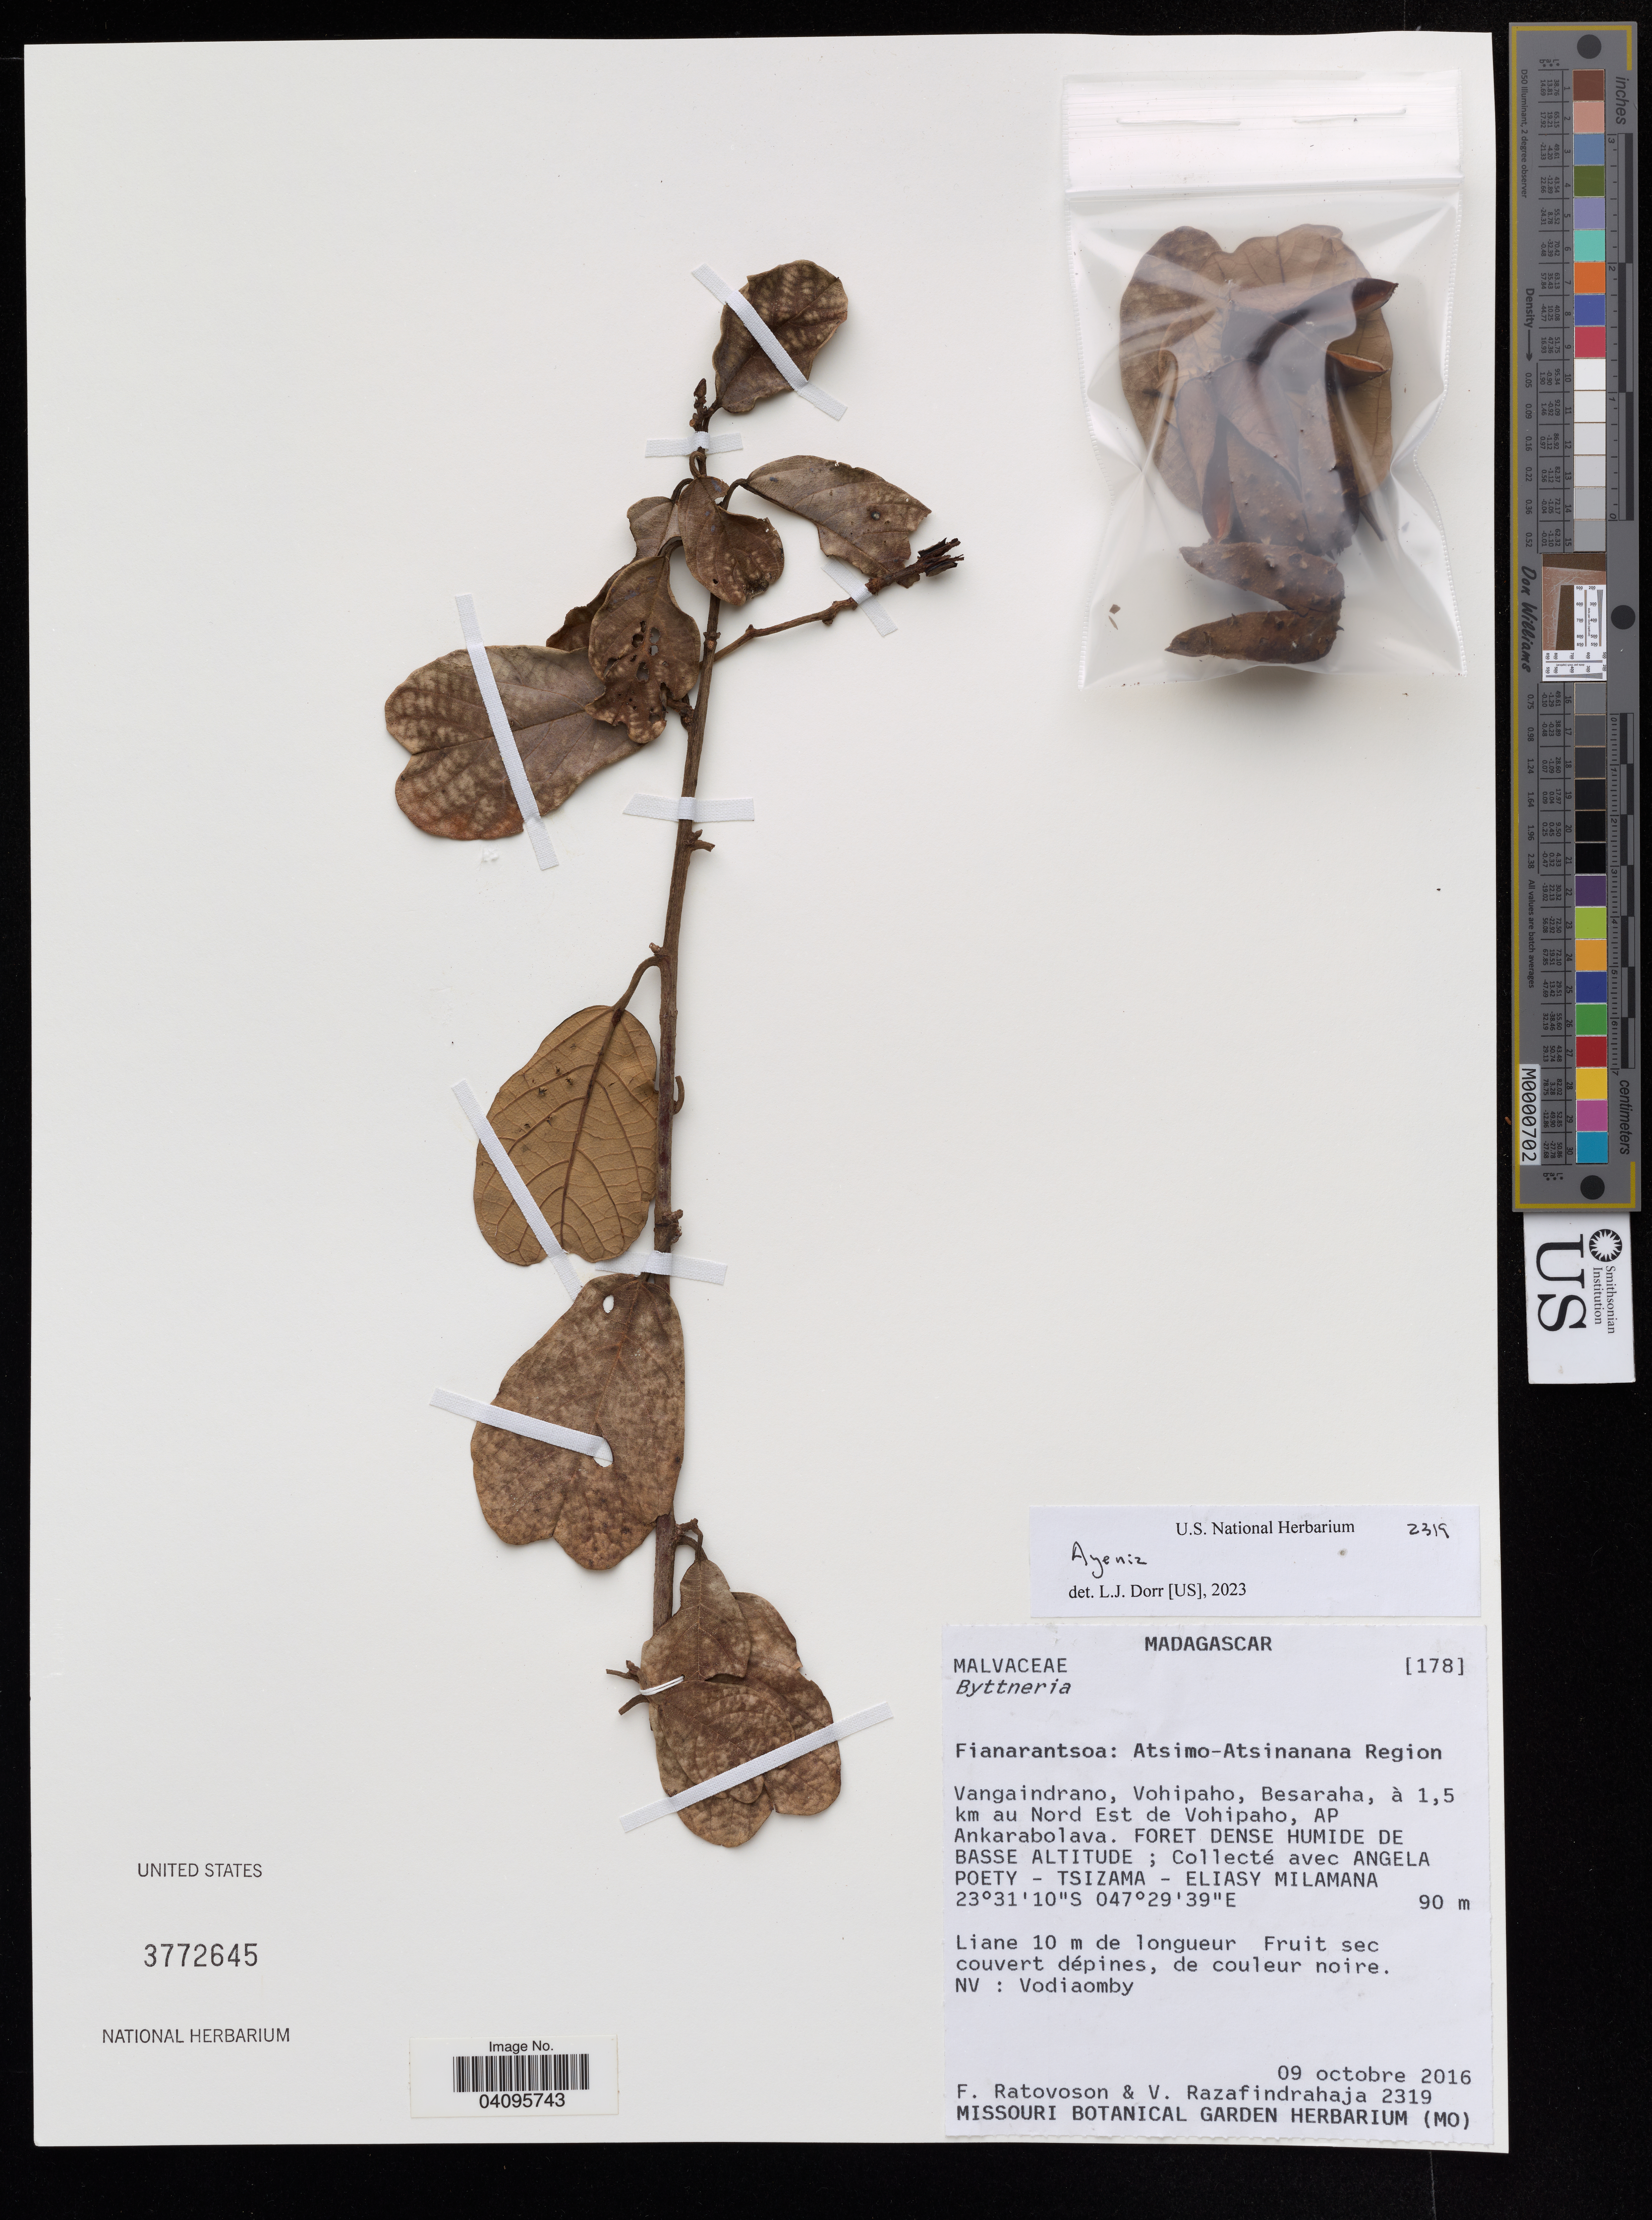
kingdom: Plantae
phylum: Tracheophyta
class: Magnoliopsida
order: Malvales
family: Malvaceae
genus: Ayenia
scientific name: Ayenia sp.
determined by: Dorr, L. J., (BOT), Smithsonian Institution - National Museum of Natural History (UNITED STATES)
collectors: F. Ratovoson & V. Razafindrahaja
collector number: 2319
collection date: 2016-10-09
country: Madagascar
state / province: Atsimo-Atsinanana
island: Madagascar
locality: Vangaindrano, Vohipaho, Besaraha, 1.5 km au Nord Est de Vohipaho, AP Ankarabolava.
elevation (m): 90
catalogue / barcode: US 3772645